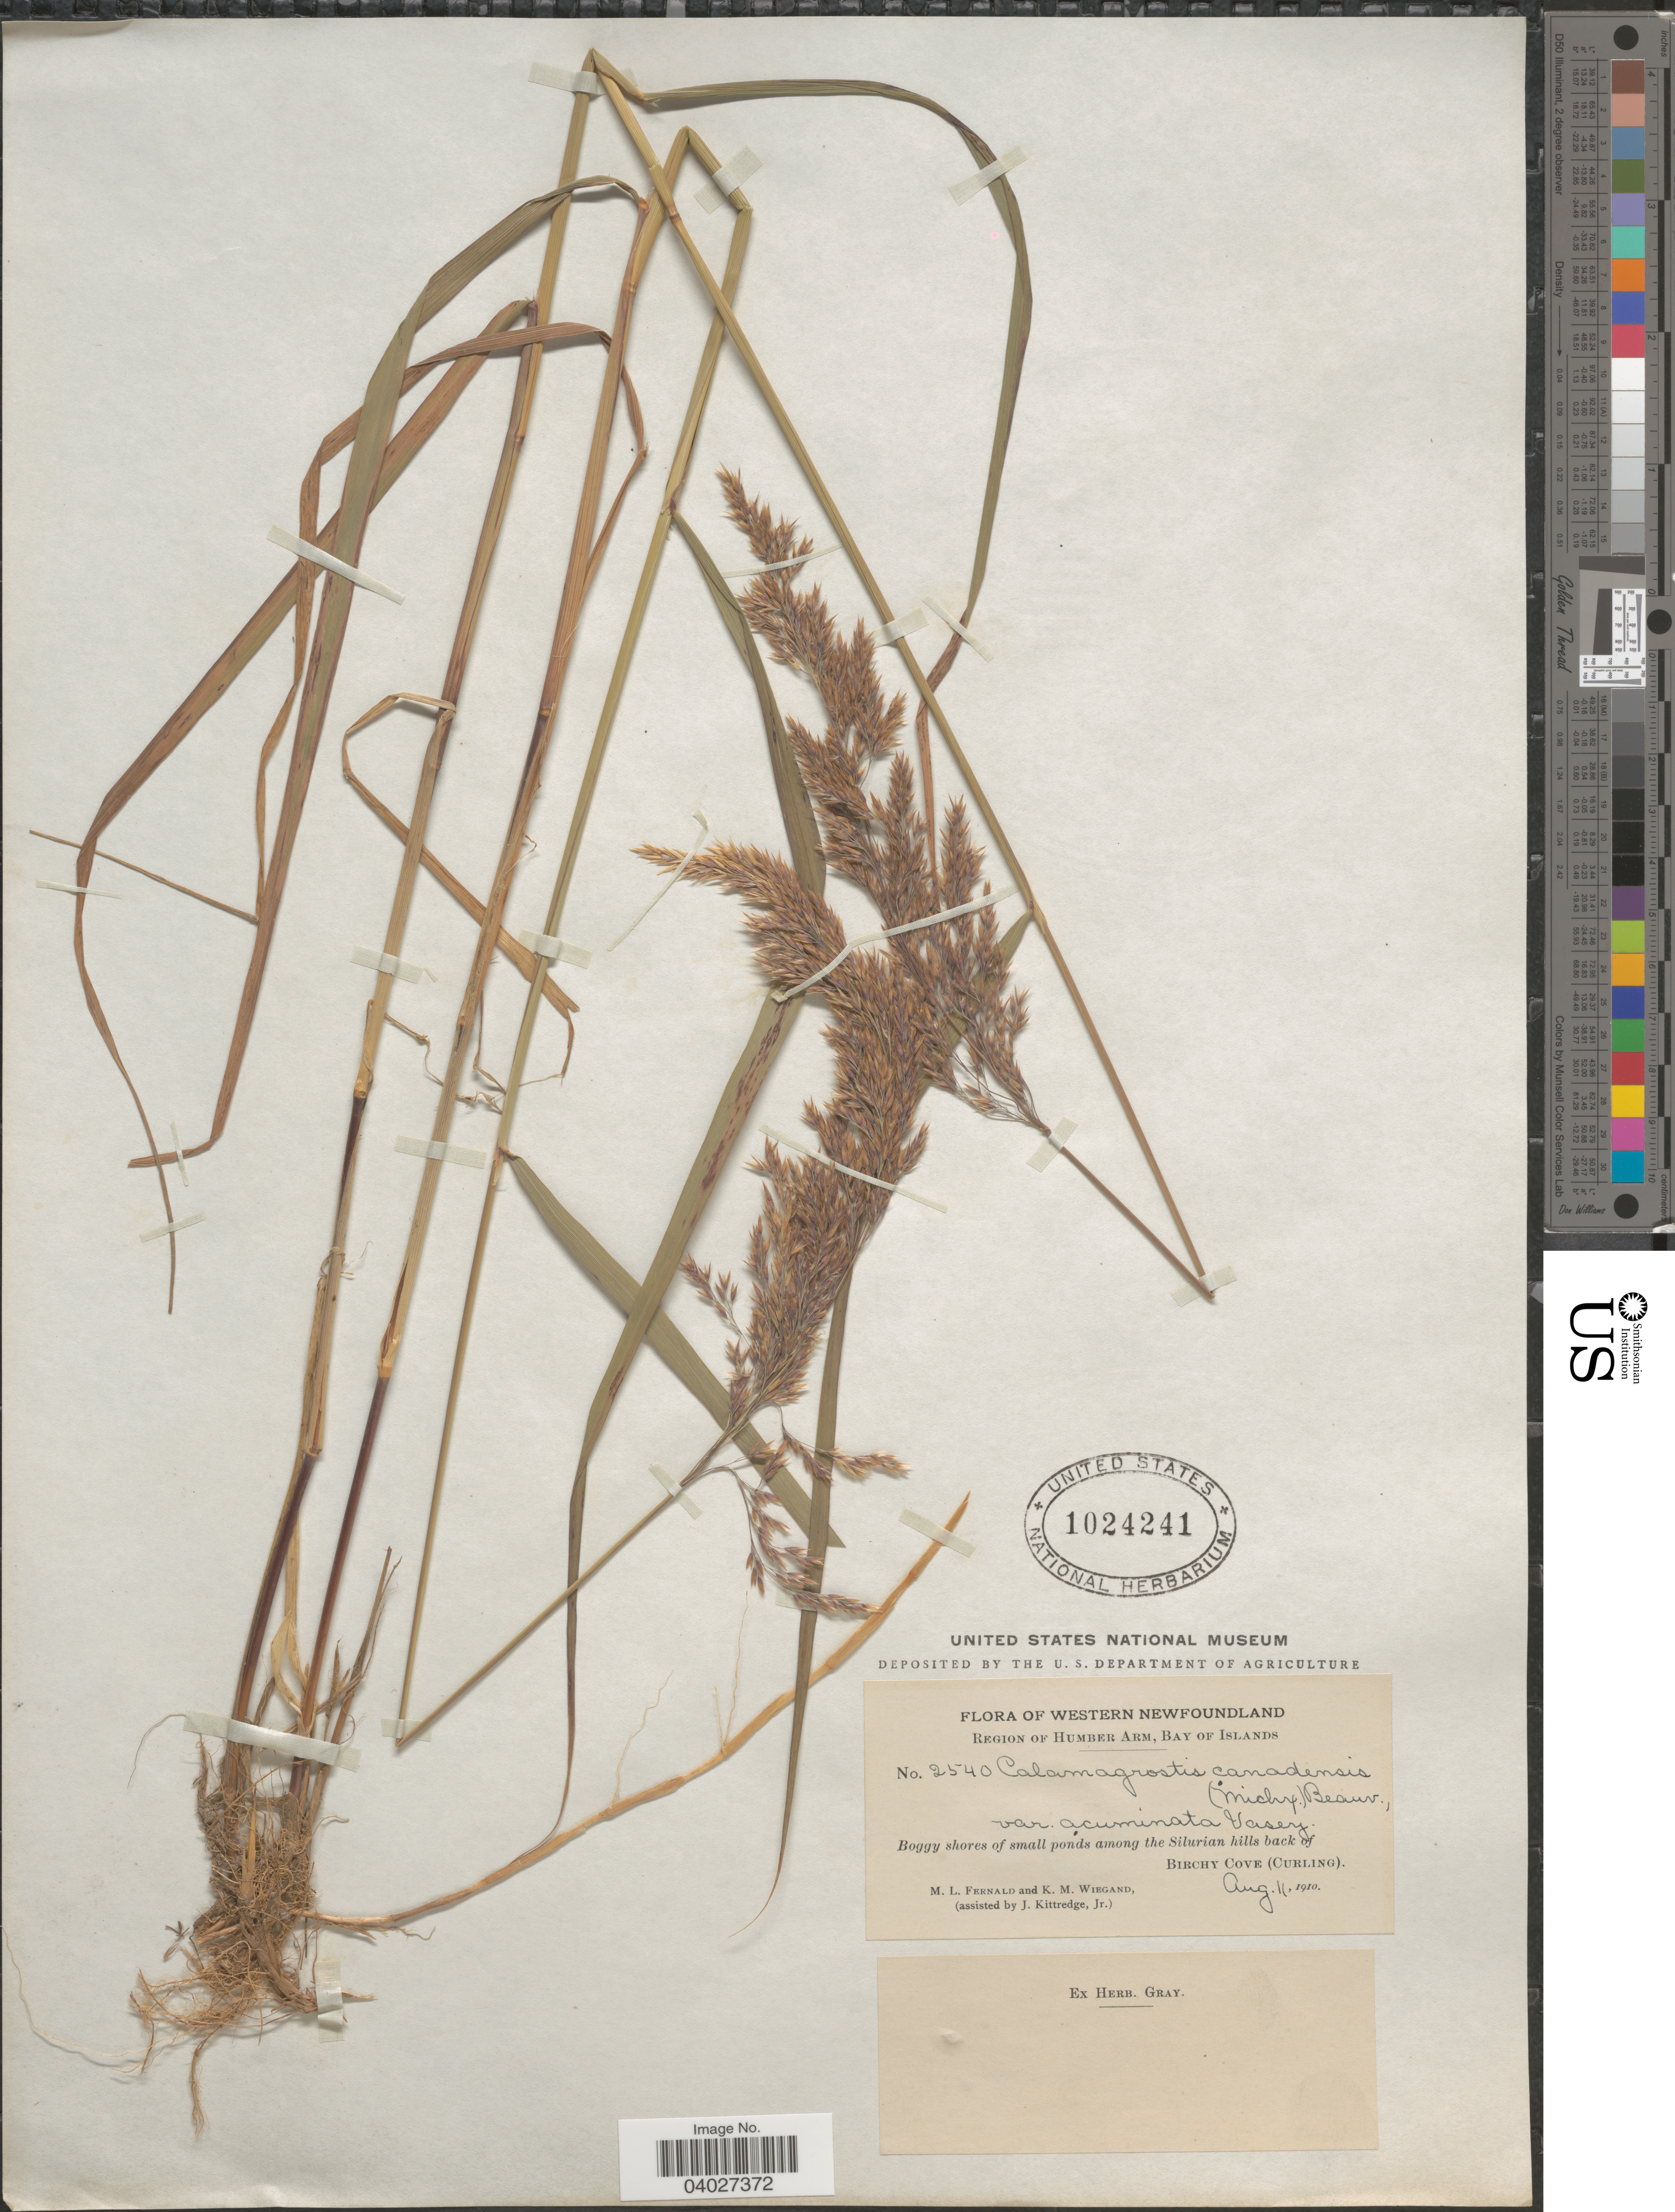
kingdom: Plantae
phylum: Tracheophyta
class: Liliopsida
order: Poales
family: Poaceae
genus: Calamagrostis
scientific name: Calamagrostis canadensis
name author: (Michx.) P. Beauv.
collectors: M. L. Fernald, K. M. Wiegand & J. Kittredge Jr.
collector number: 2540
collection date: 1910-08-11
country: Canada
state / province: Newfoundland and Labrador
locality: Western Newfoundland. Region of Humber Arm, Bay of Islands. Boggy shores of small ponds among the Silurian hills back of Birchy Cove (Curling).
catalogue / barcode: US 1024241